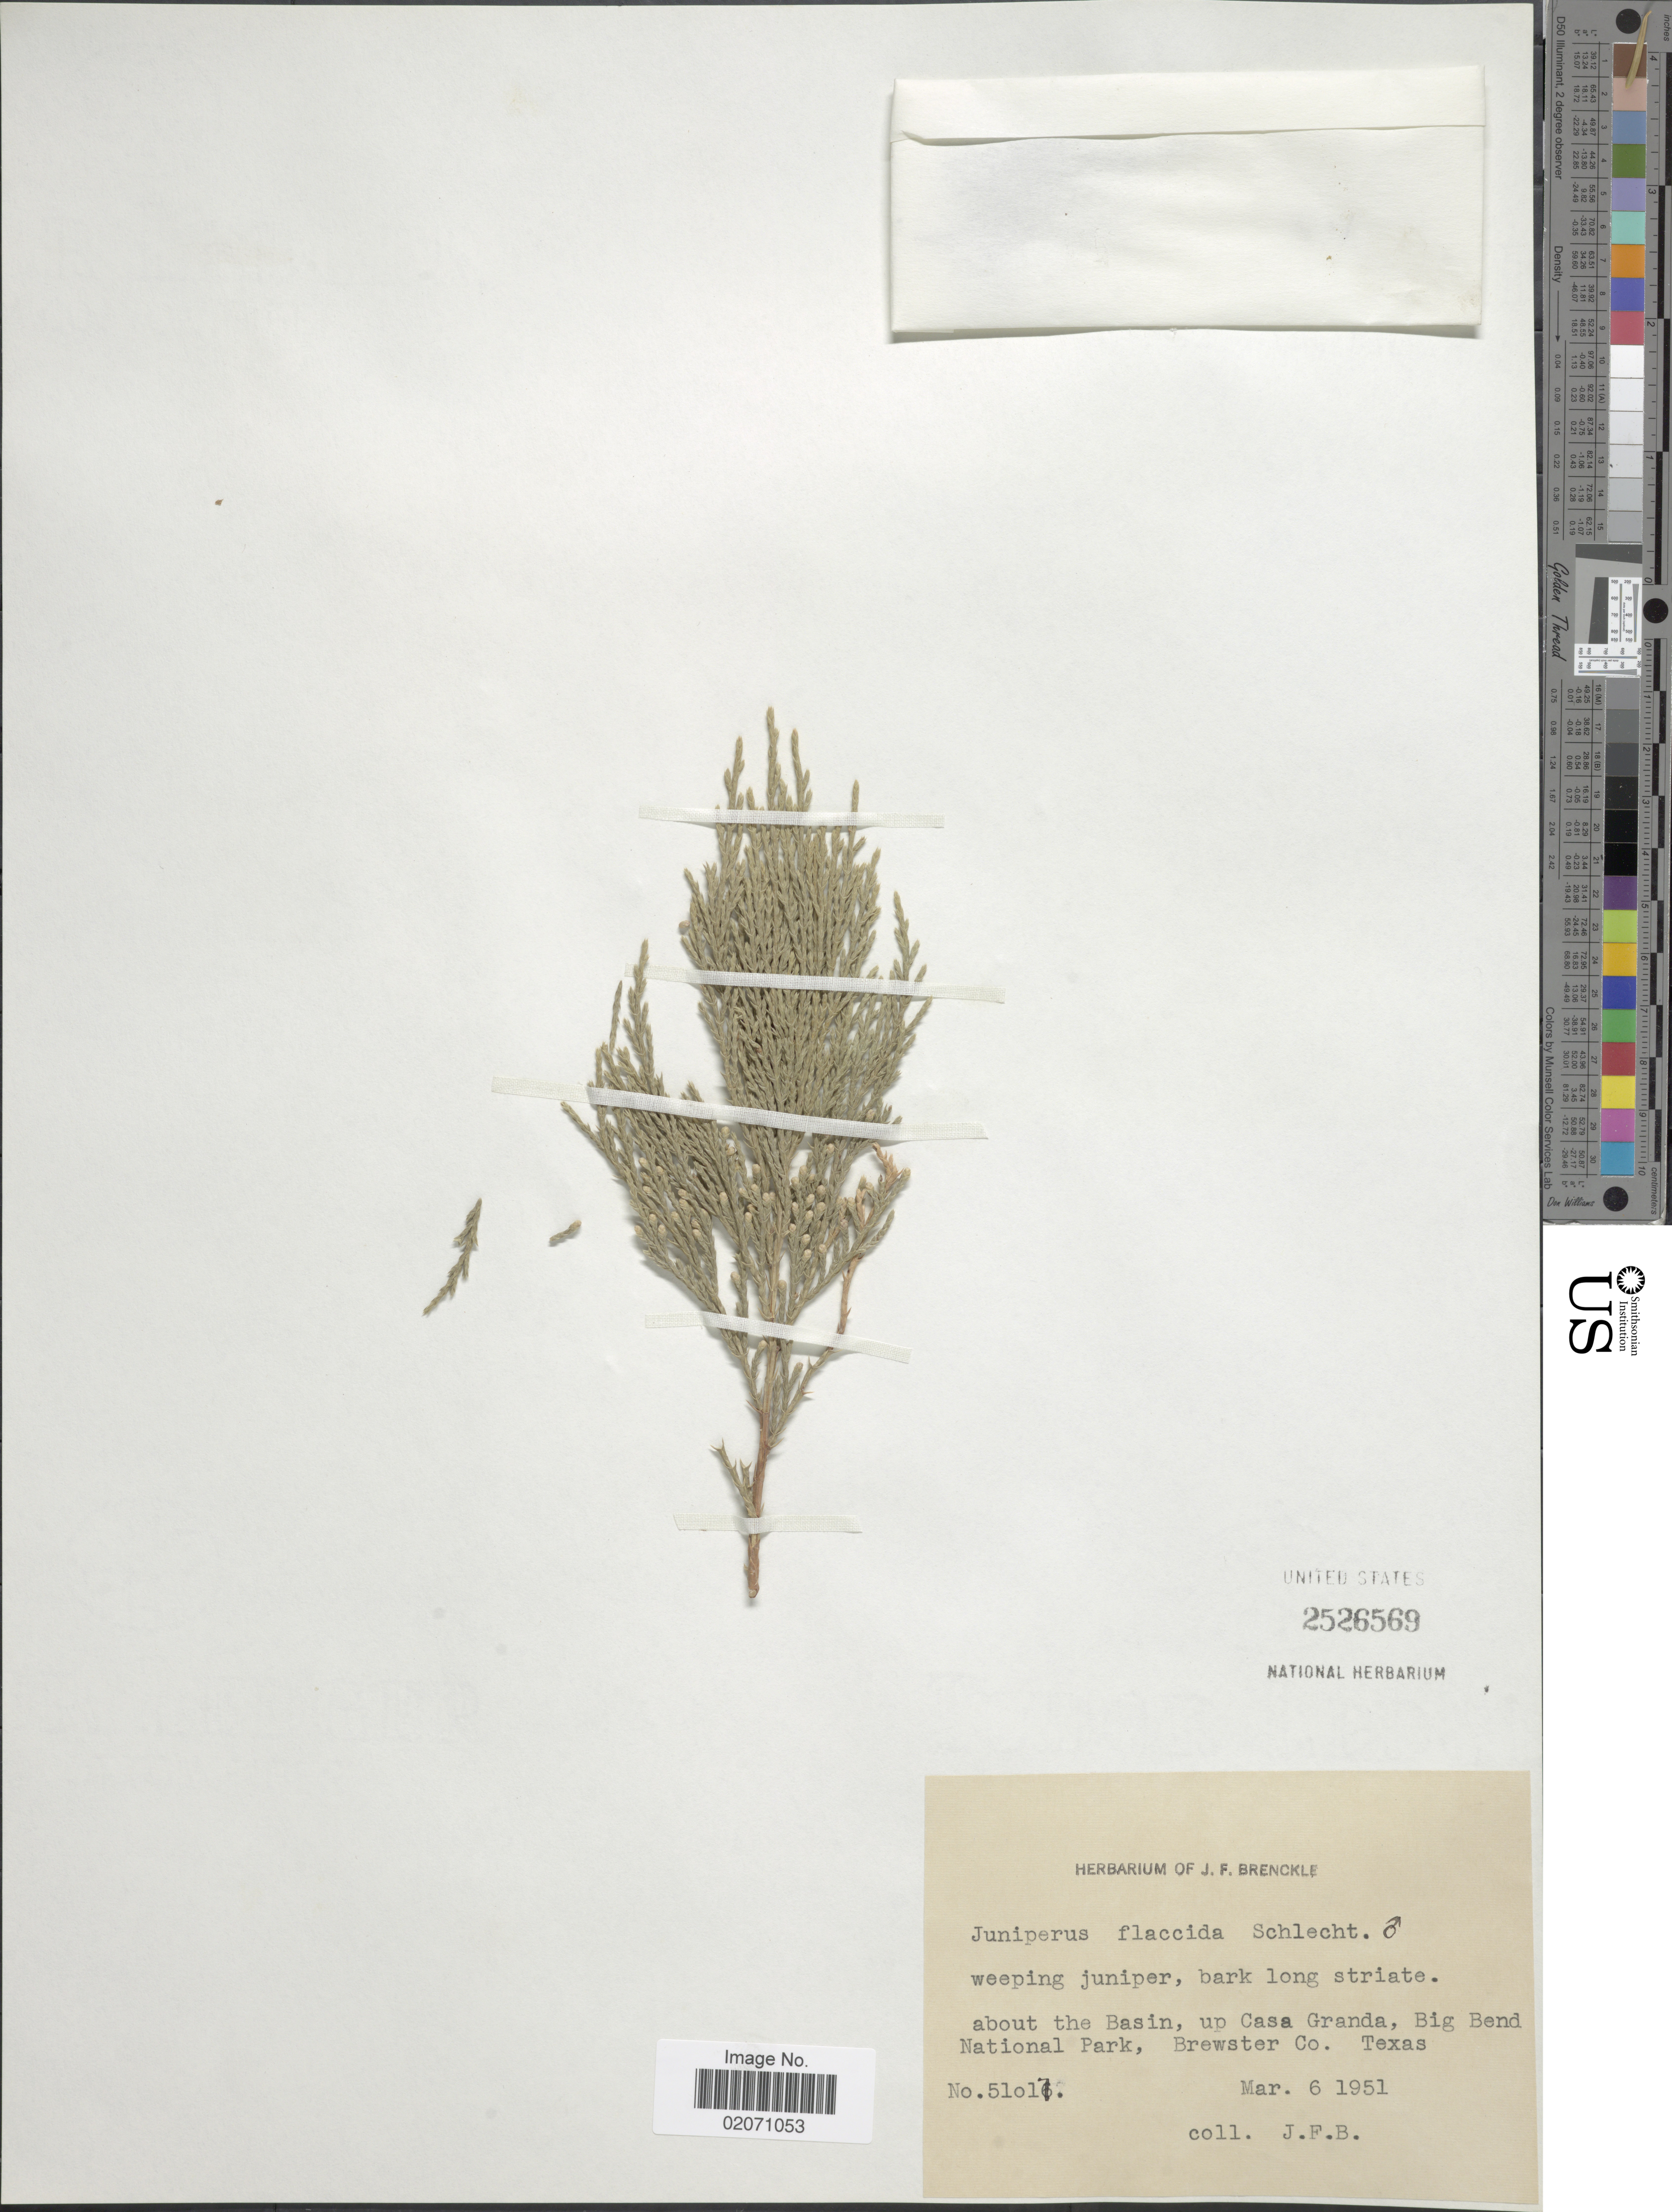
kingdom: Plantae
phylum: Tracheophyta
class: Pinopsida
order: Pinales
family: Cupressaceae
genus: Juniperus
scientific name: Juniperus flaccida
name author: Schltdl.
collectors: J. Brenckle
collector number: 51017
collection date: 1951-03-06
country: United States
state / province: Texas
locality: In the Basin, up Casa Grande, Big Bend National Park Brewster Co.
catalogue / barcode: US 2526569